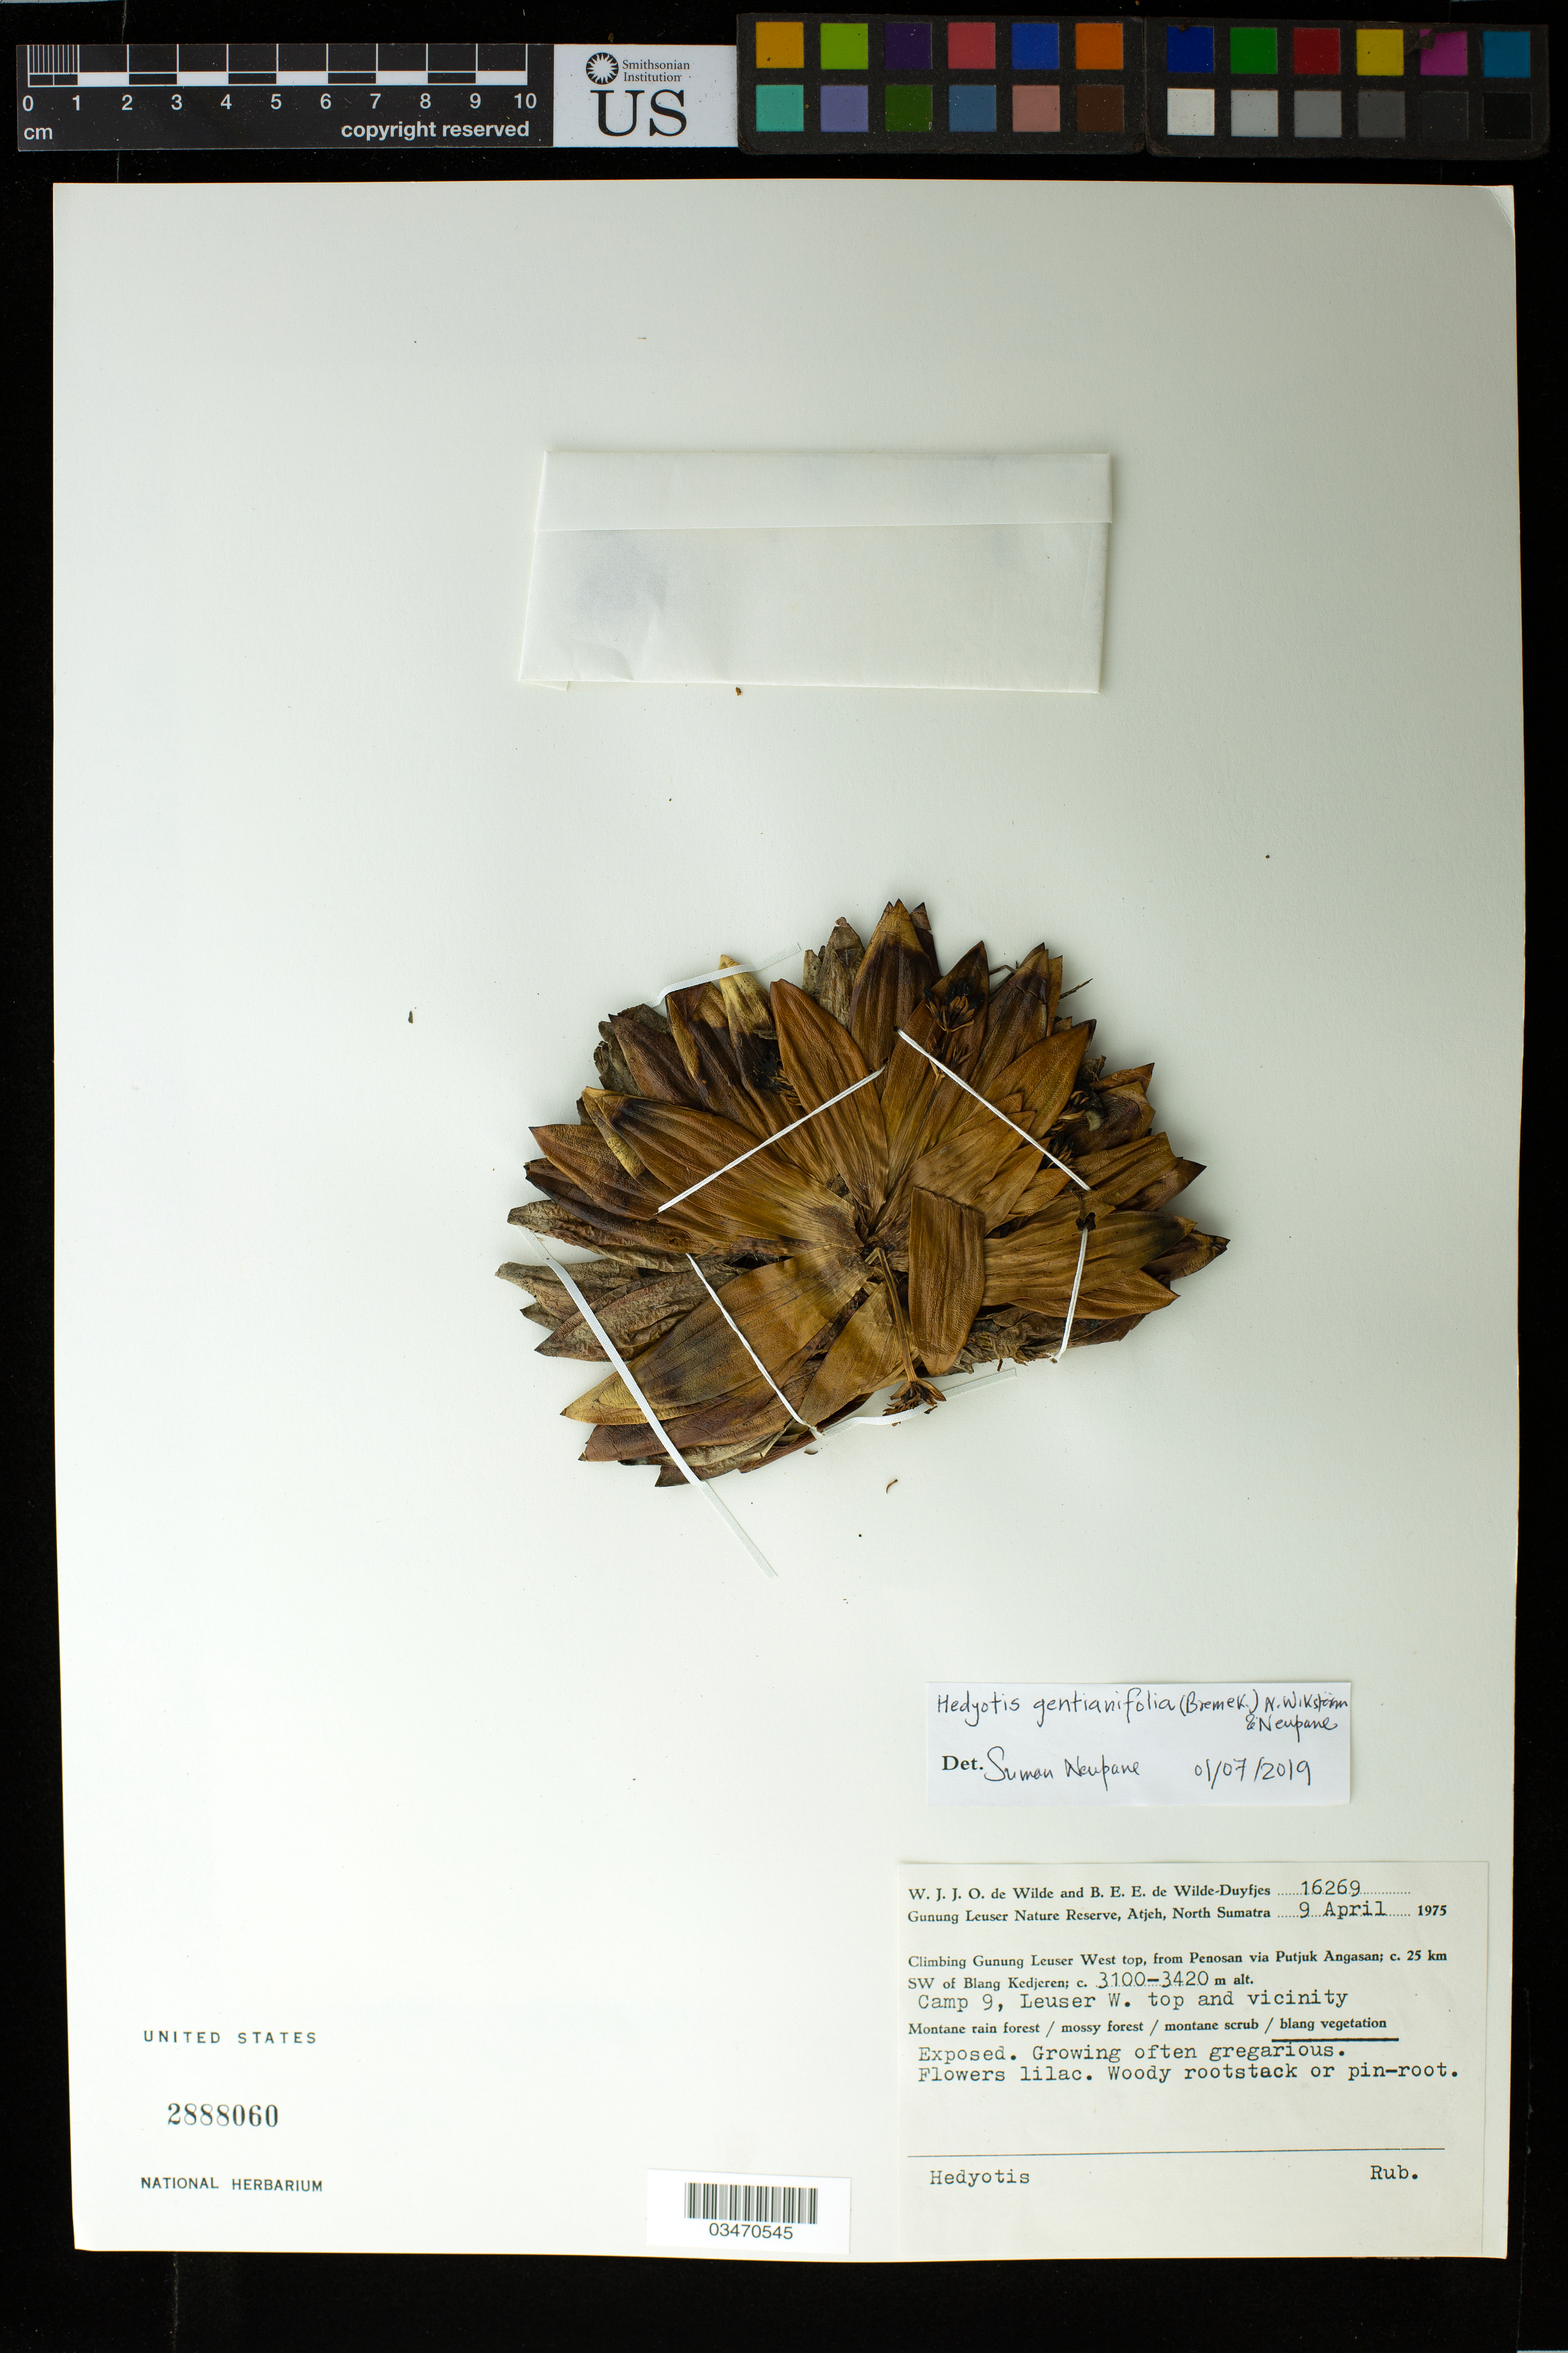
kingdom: Plantae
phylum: Tracheophyta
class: Magnoliopsida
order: Gentianales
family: Rubiaceae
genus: Hedyotis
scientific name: Hedyotis gentianifolia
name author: (Bremek.) Wikstrom & Neupane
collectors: W. J. de Wilde & B. E. de Wilde-Duyfjes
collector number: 16269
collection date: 1975-04-09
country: Indonesia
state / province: Sumatra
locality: Gunung Leuser Nature Reserve, Atjeh, North Sumatra. Climbing Gunung Leuser West top, from Penosan via Putjuk Angasan; c. 25 km SW of Blang Kedjeren. Camp 9, Leuser W. top and vicinity.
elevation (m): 3100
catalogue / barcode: US 2888060